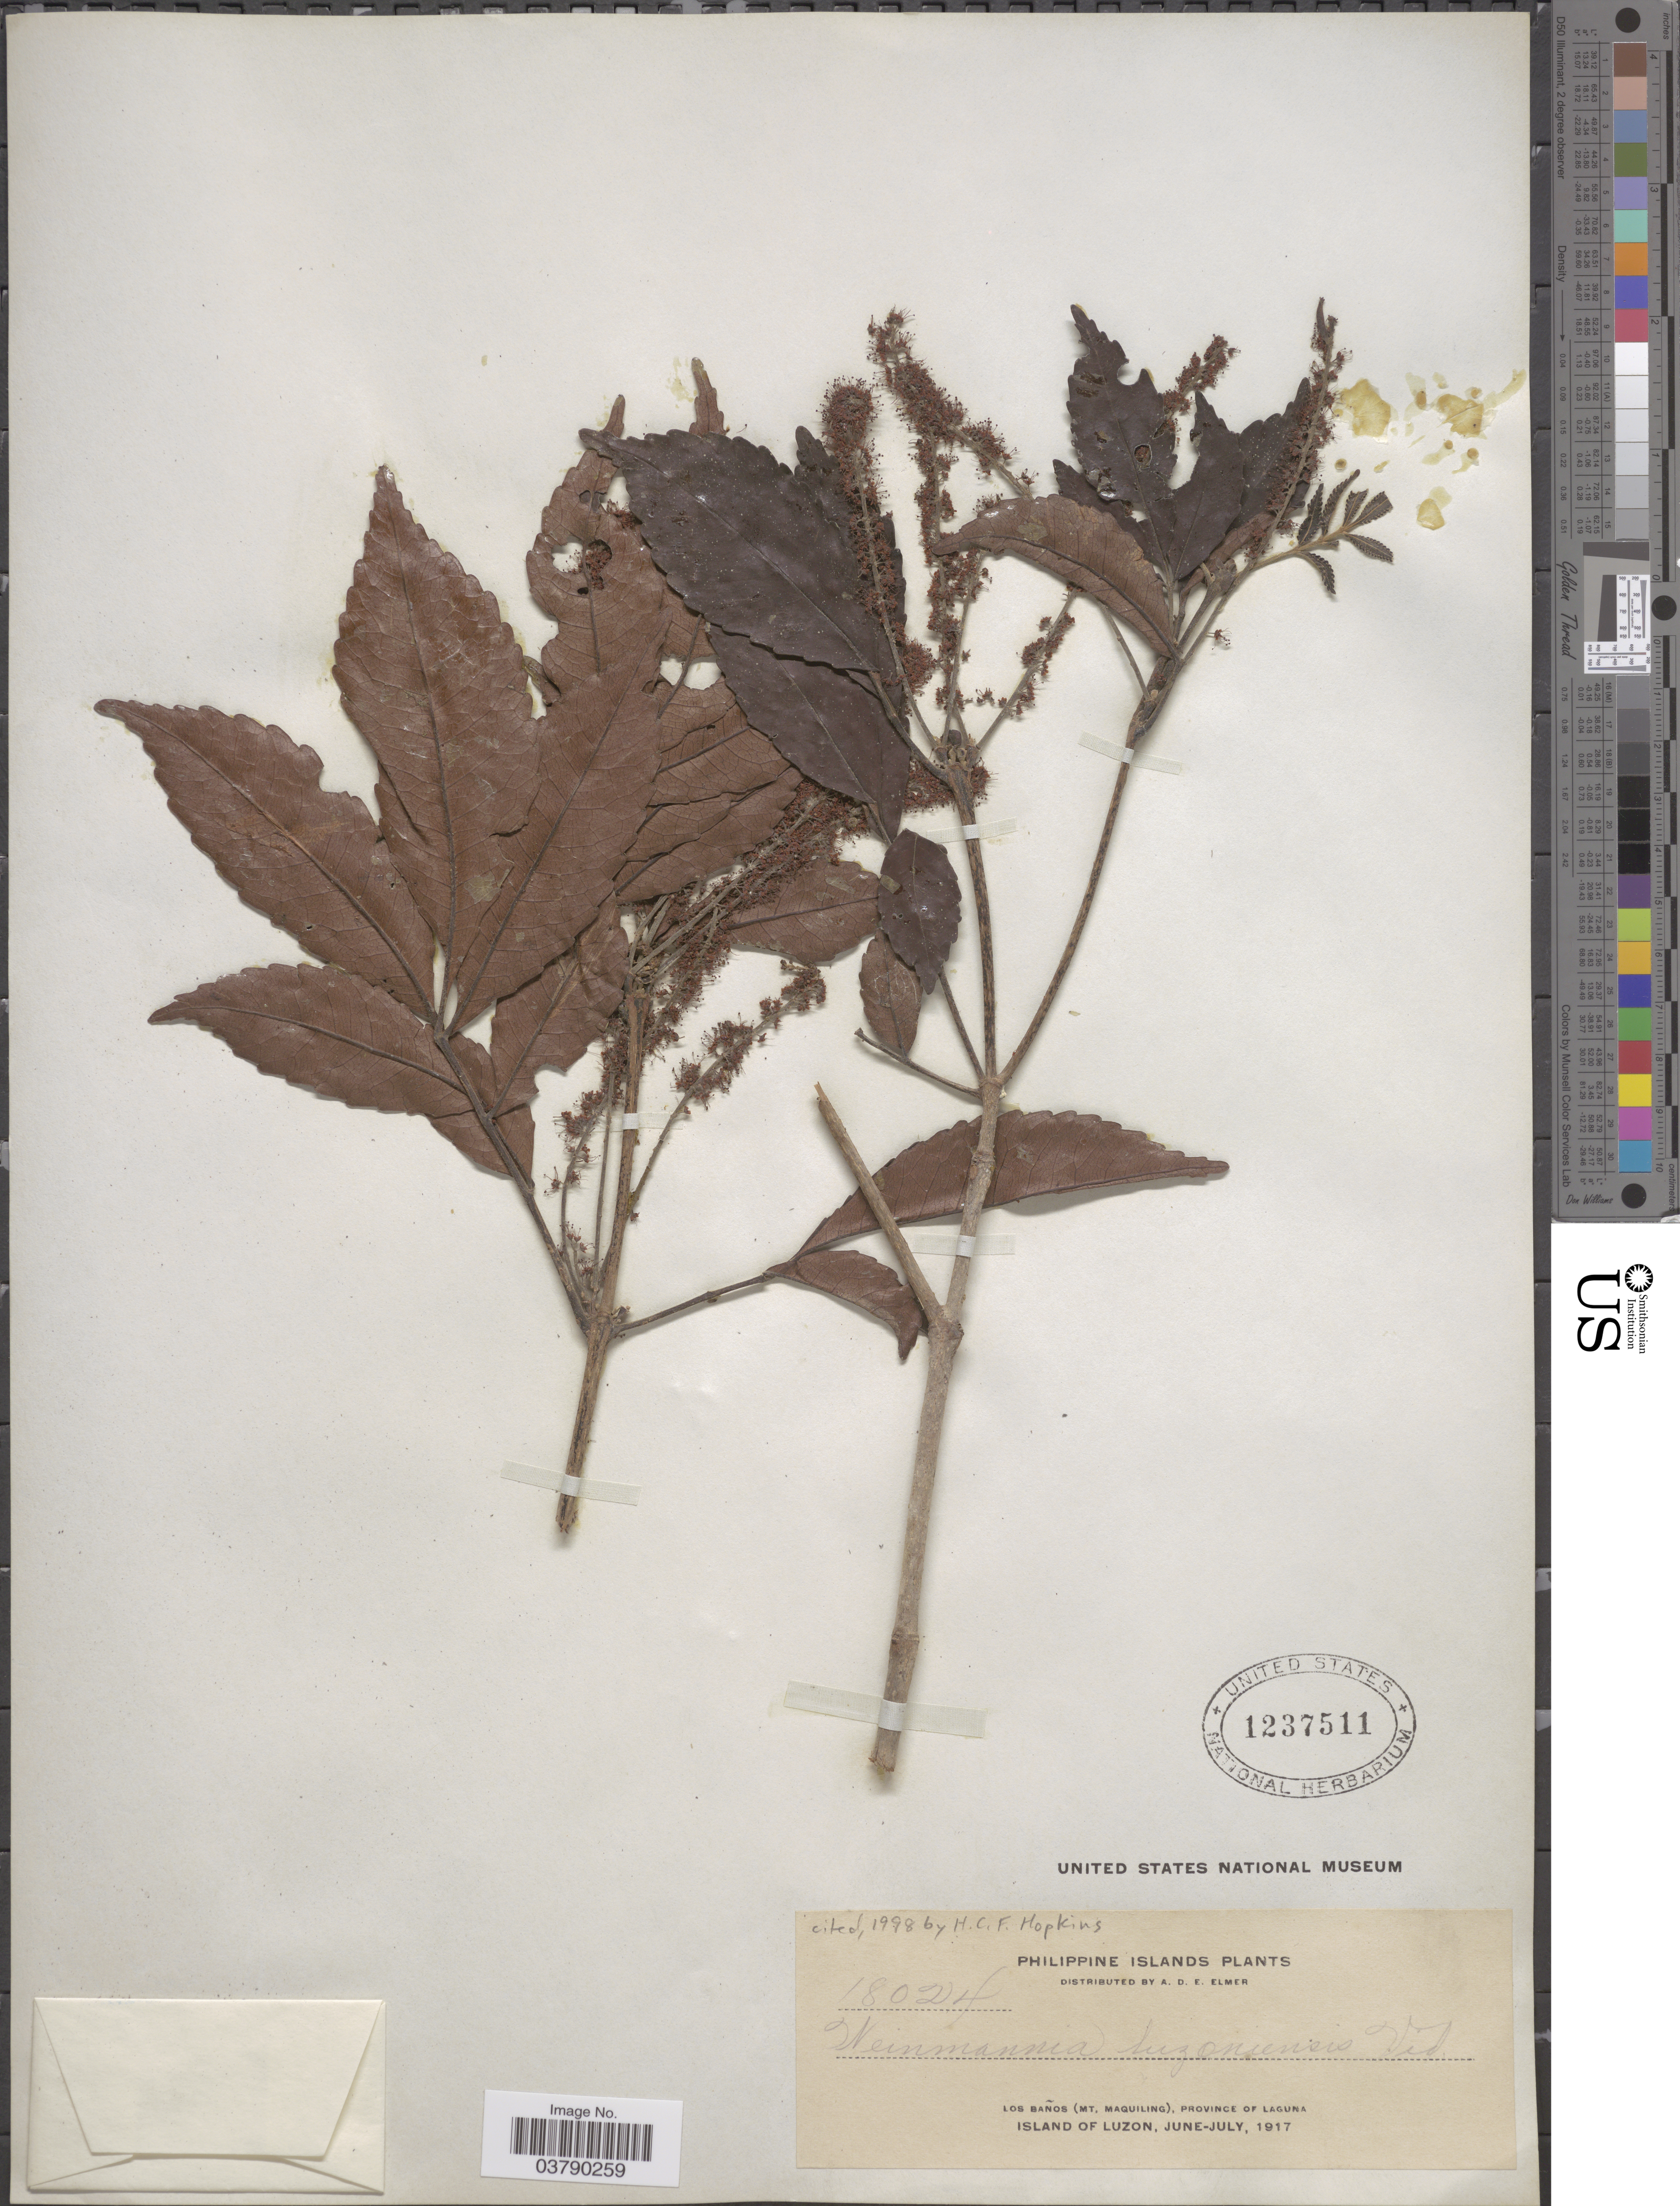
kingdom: Plantae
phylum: Tracheophyta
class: Magnoliopsida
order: Oxalidales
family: Cunoniaceae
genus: Weinmannia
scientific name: Weinmannia luzoniensis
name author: (S. Vidal) Pillon & H.C. Hopkins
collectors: A. D. E. Elmer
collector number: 18024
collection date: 1917-06/1917-07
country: Philippines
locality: Philippine Islands. Los Baños (Mt. Maquiling), Province of Laguna. Island of Luzon.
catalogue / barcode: US 1237511